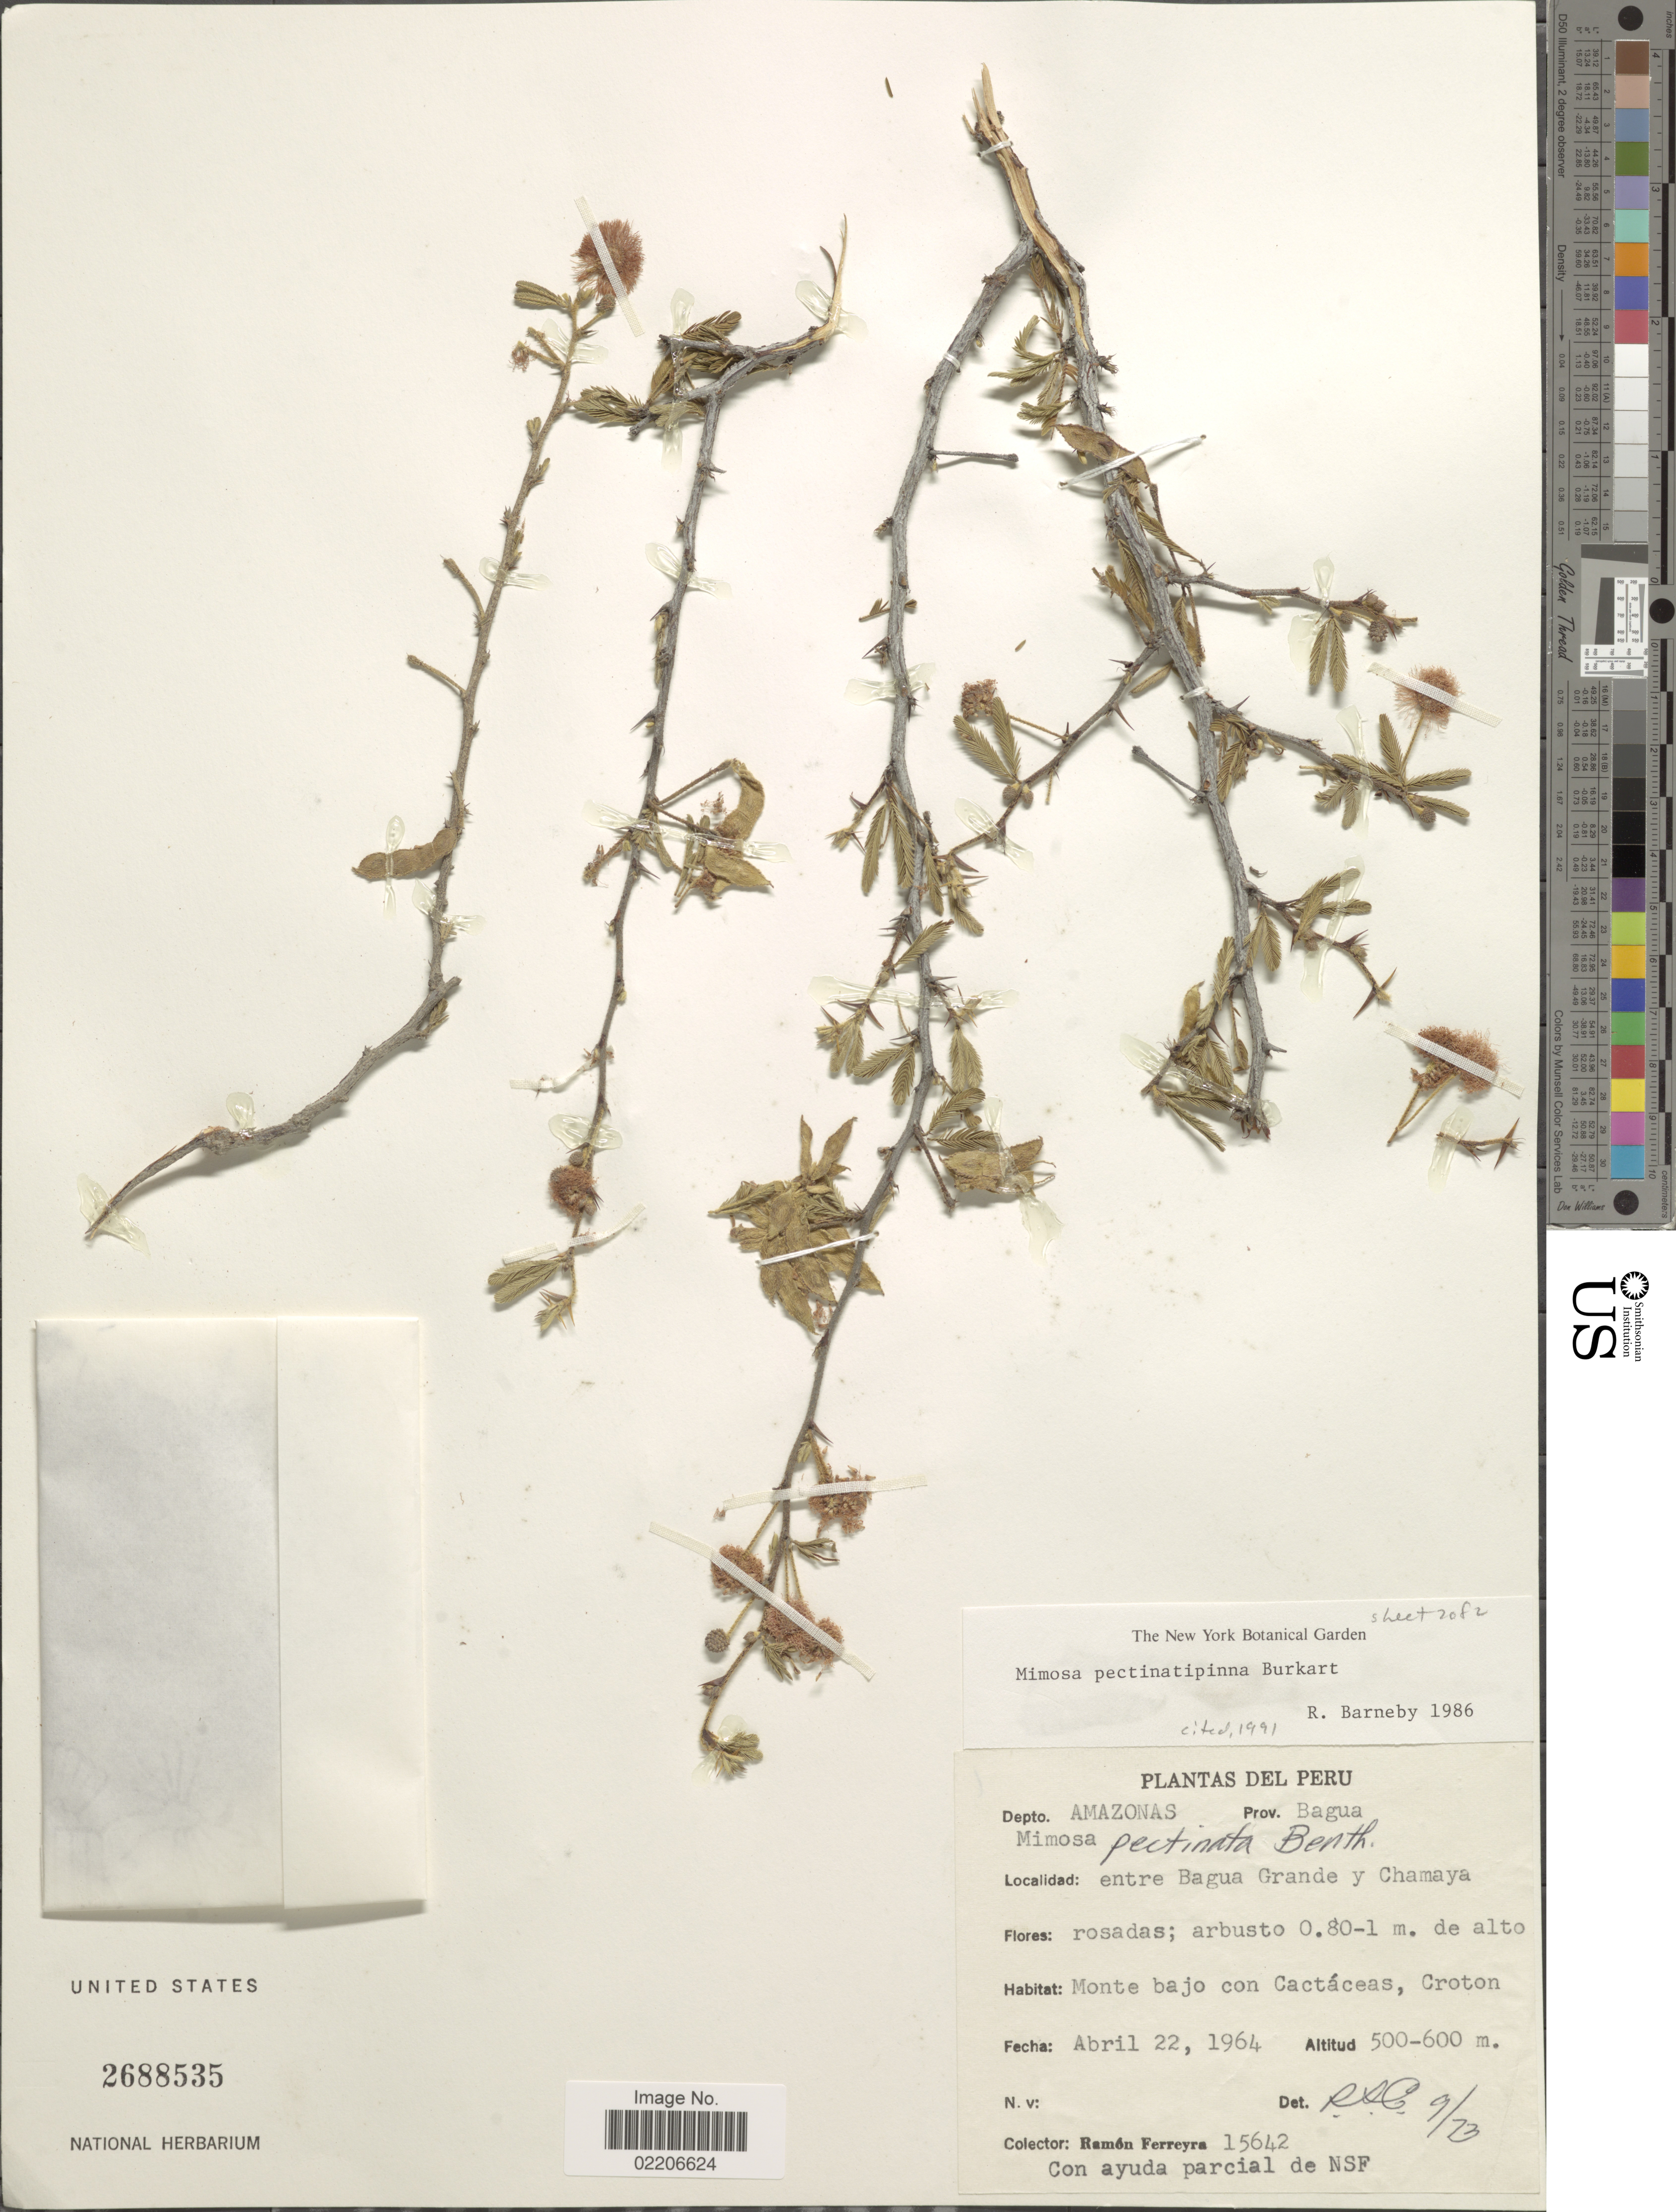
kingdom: Plantae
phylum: Tracheophyta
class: Magnoliopsida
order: Fabales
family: Fabaceae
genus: Mimosa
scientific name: Mimosa pectinatipinna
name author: Burkart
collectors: R. A. Ferreyra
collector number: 15642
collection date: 1964-04-22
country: Peru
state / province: Amazonas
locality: Depto. Amazonas. Prov. Bagua. Entre Bagua Grande y Chamaya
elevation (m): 500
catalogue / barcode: US 2688535